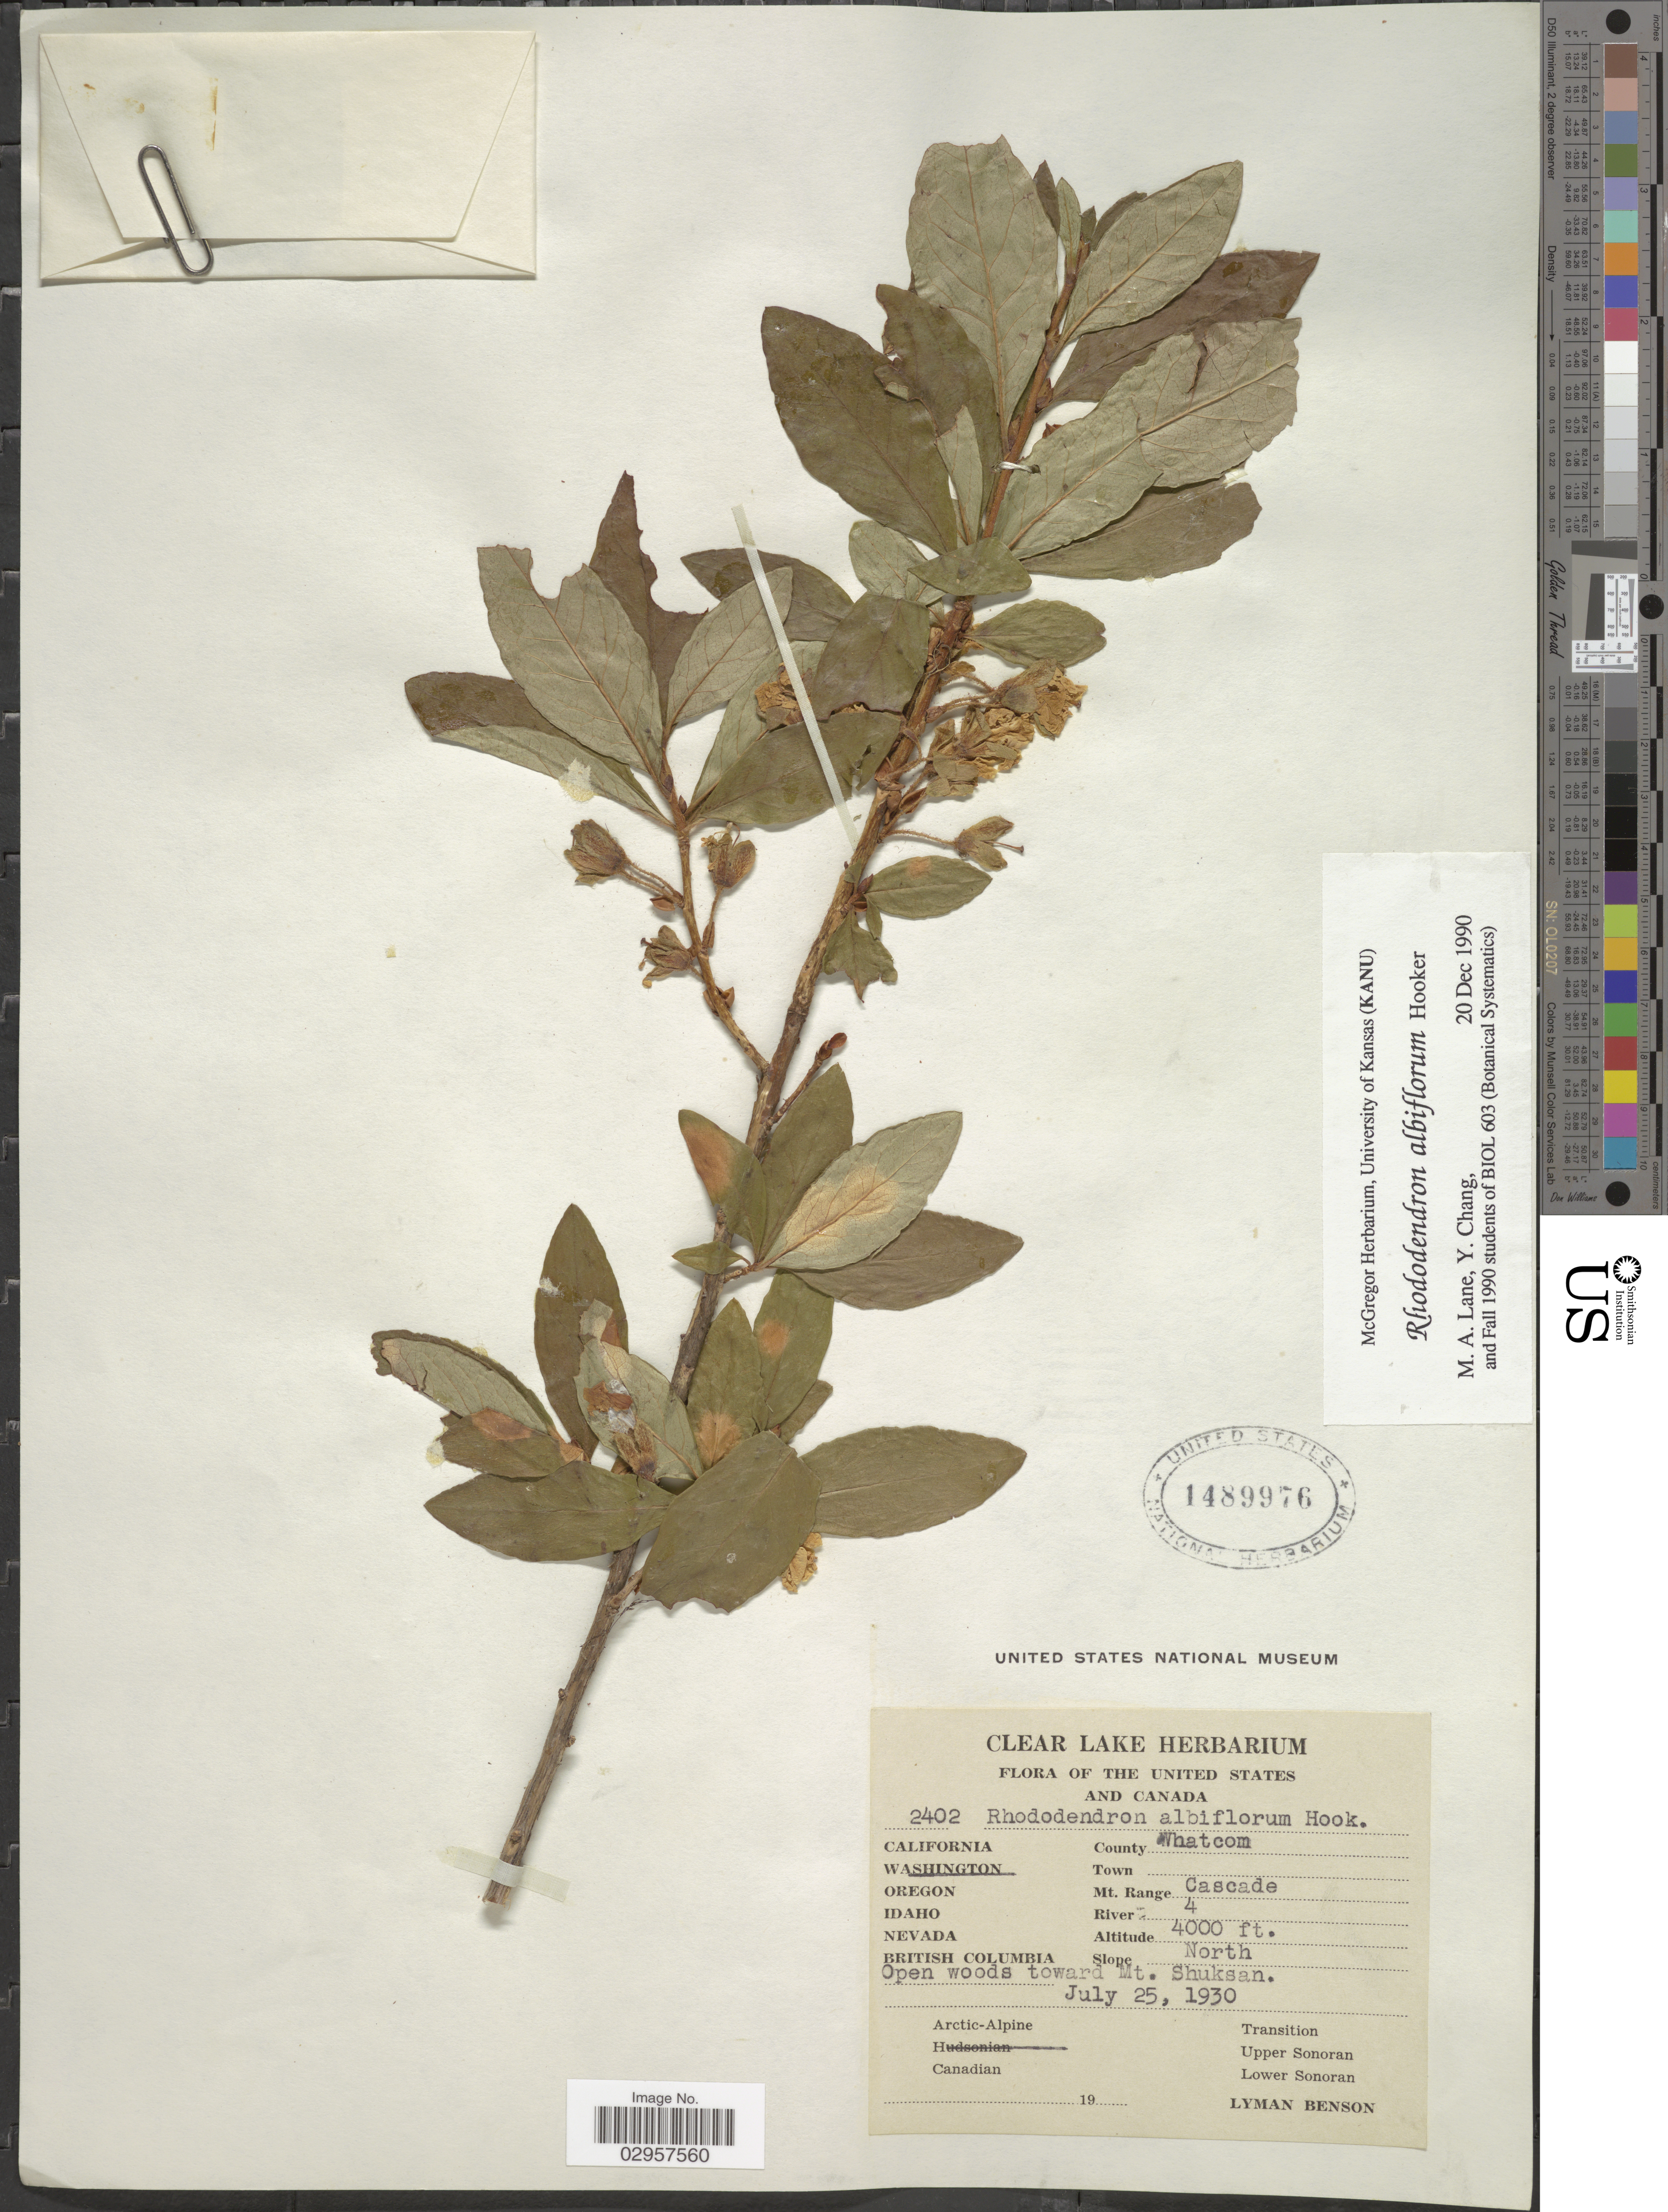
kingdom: Plantae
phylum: Tracheophyta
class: Magnoliopsida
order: Ericales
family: Ericaceae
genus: Rhododendron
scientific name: Rhododendron albiflorum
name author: Hook.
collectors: L. D. Benson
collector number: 2402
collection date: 1930-07-25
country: United States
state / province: Washington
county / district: Whatcom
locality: County Whatcom. Mt. Range Cascade. Slope North. Open woods toward Mt. Shuksan.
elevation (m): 1219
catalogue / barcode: US 1489976